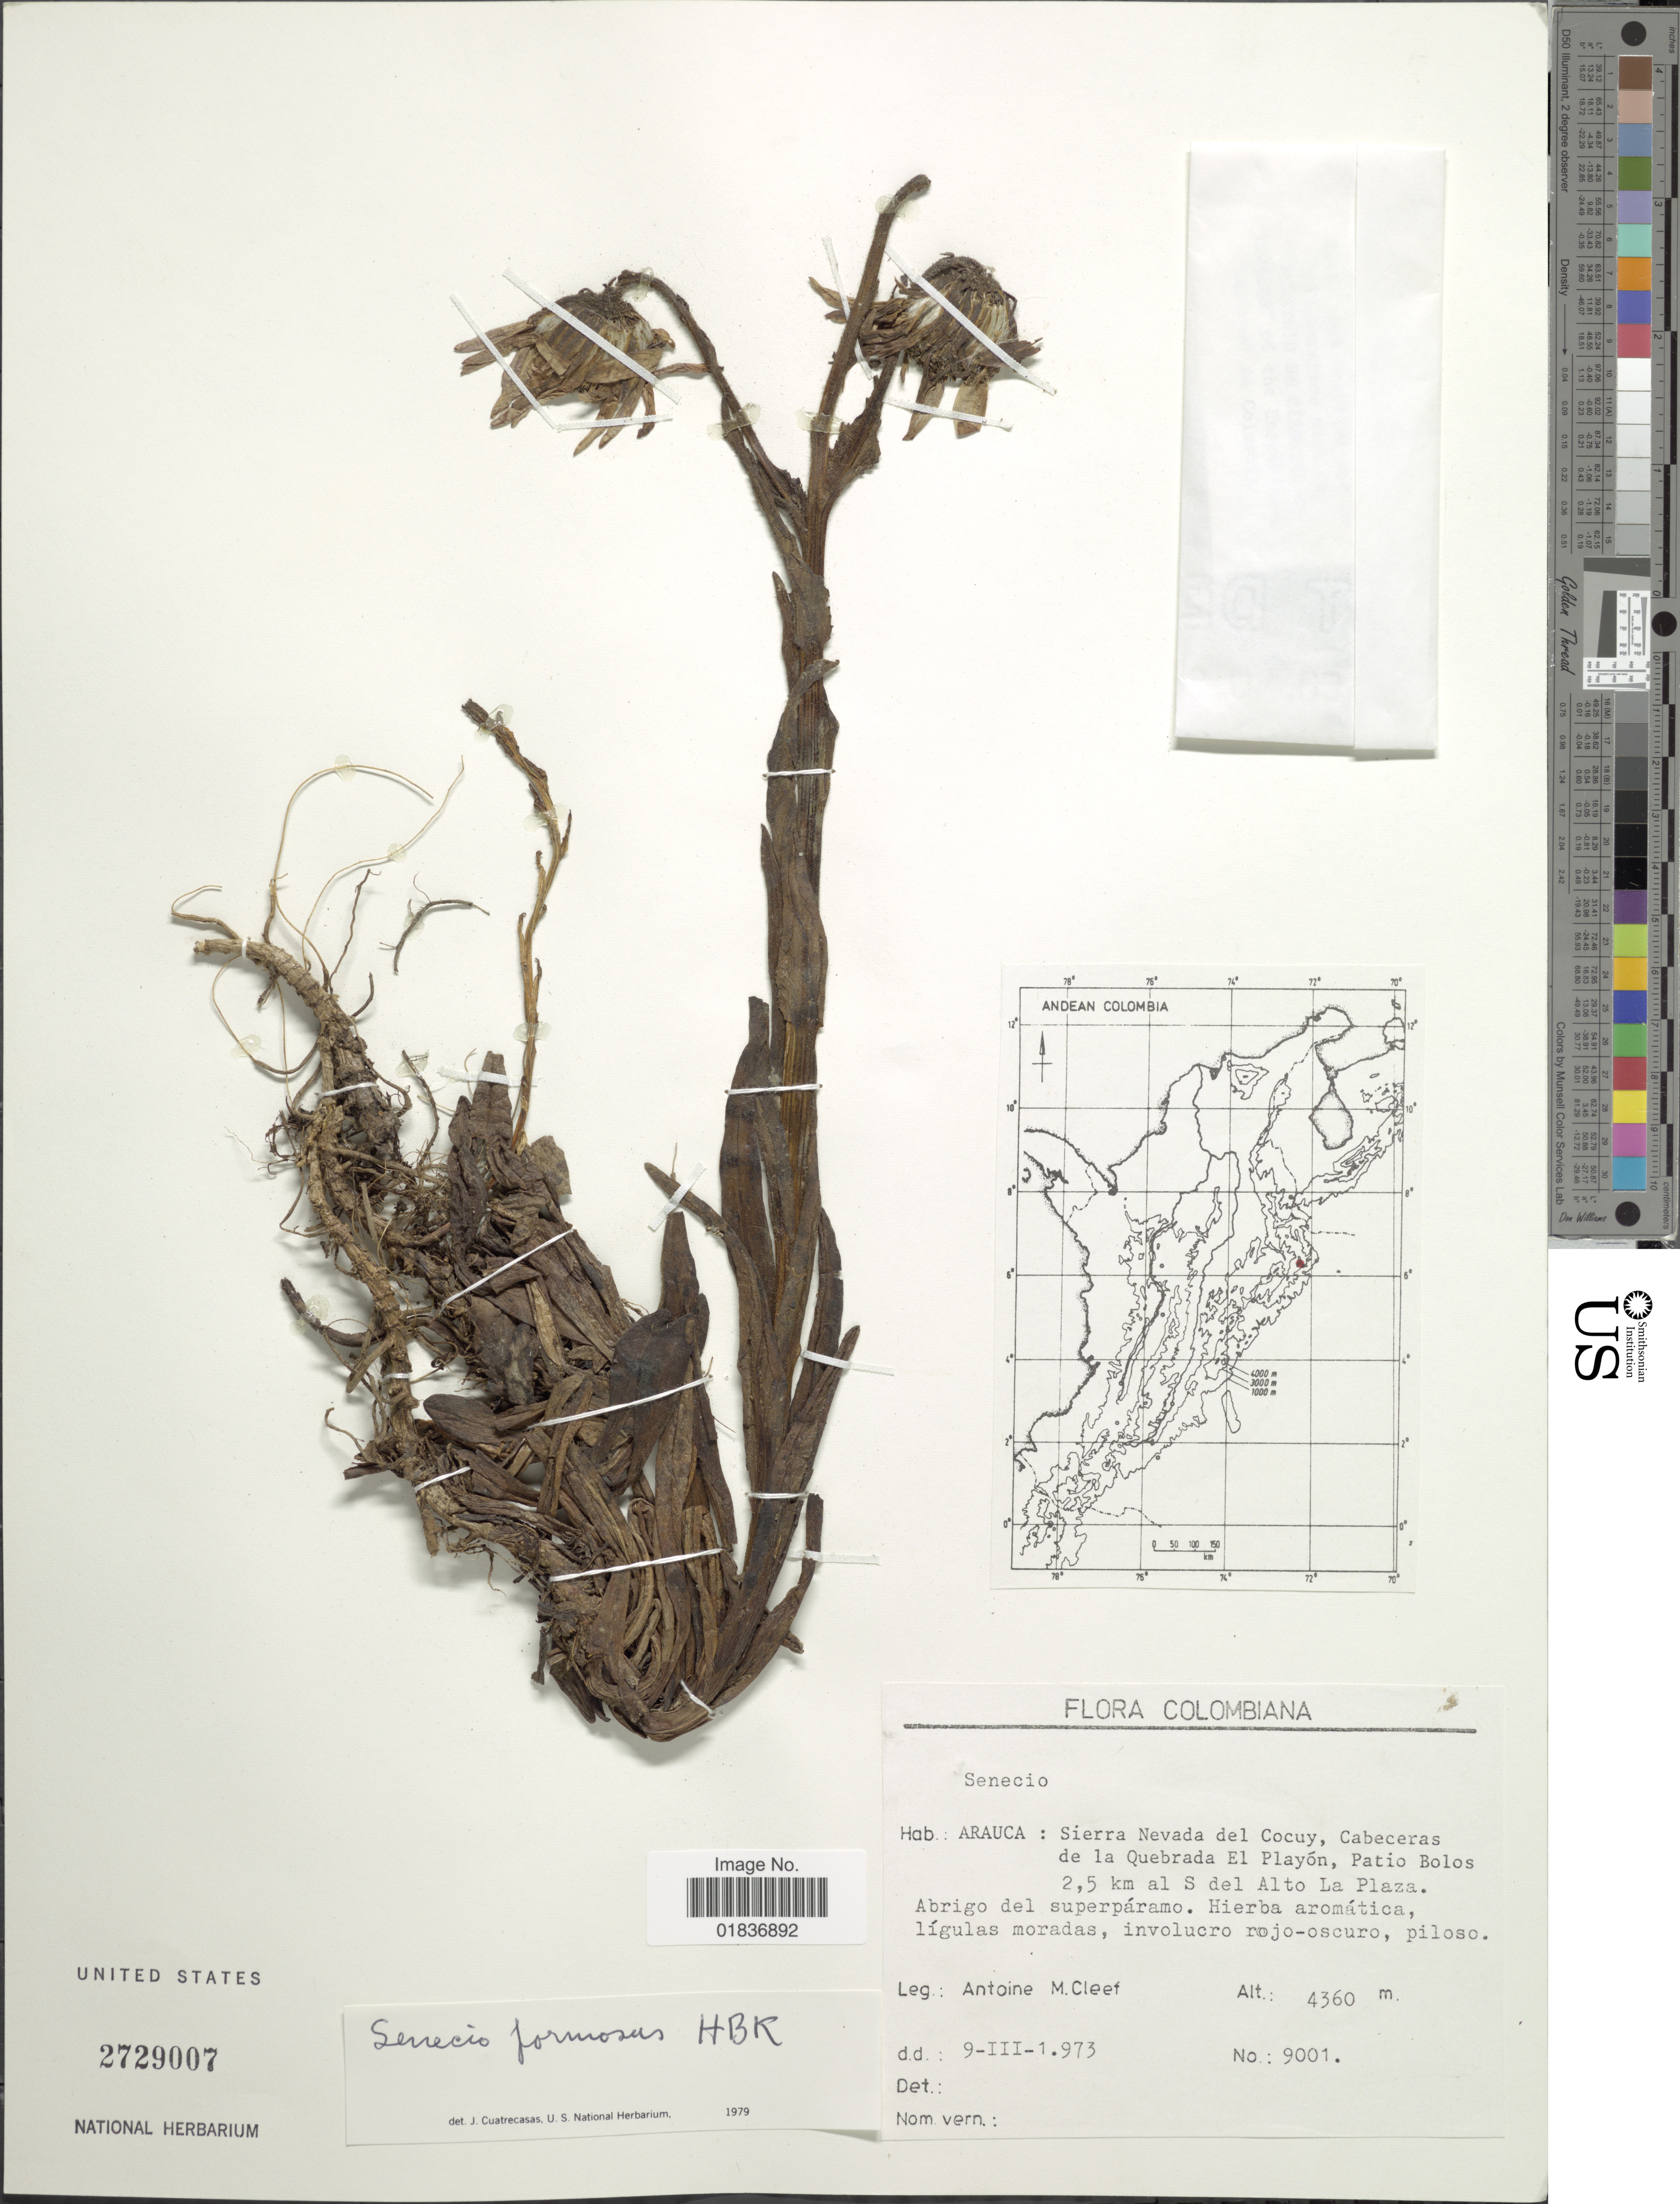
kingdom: Plantae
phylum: Tracheophyta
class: Magnoliopsida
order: Asterales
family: Asteraceae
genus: Senecio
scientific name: Senecio wedglacialis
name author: Cuatrec.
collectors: A. M. Cleef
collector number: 9001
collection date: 1973-03-09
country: Colombia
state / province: Arauca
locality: Arauca: Sierra Nevada del Cocuy, Cabeceras de la Quebrada El Playon, Patio Bolos 2.5 km al S del Alto La Plaza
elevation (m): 4360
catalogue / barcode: US 2729007